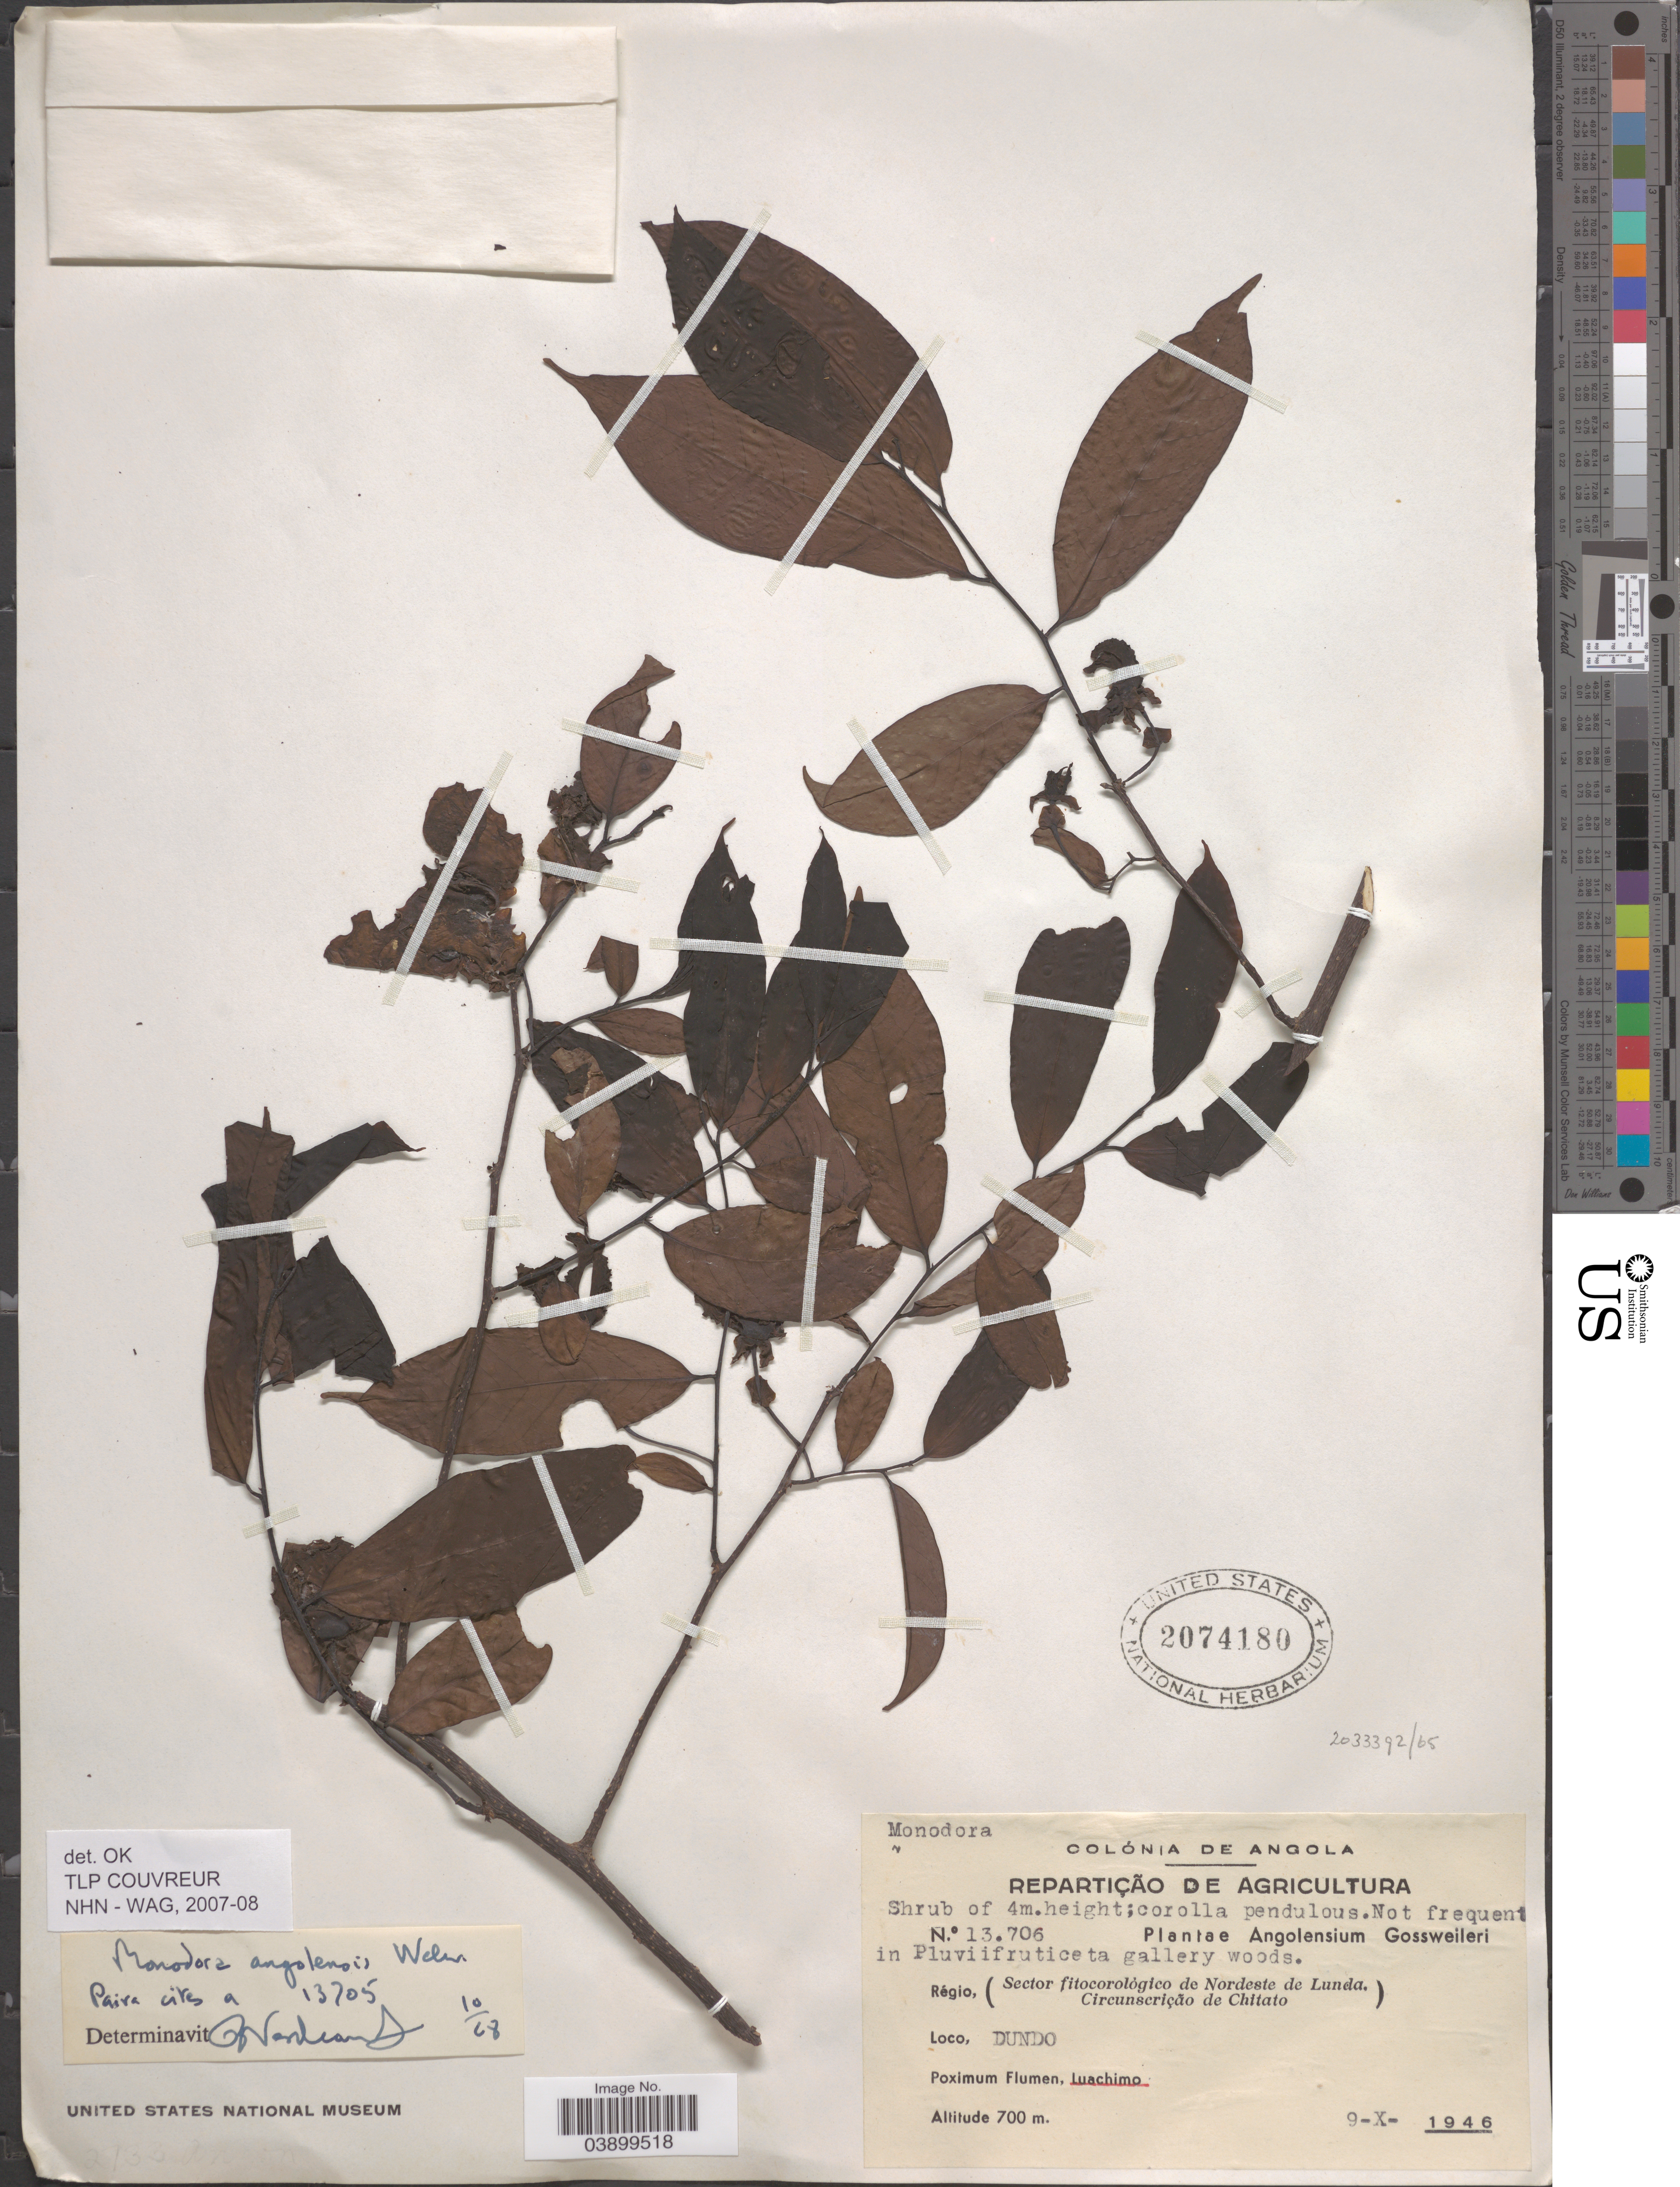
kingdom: Plantae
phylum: Tracheophyta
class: Magnoliopsida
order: Magnoliales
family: Annonaceae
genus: Monodora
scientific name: Monodora angolensis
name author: Welw.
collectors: -. Gossweiler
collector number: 13706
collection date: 1946-10-09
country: Angola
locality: Colónia de Angola. Régio, Sector fitocorológico de Nordeste de Lunda. Circunscrição de Chitato. Dundo. Poximum Flumen, Luachimo.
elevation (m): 700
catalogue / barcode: US 2074180